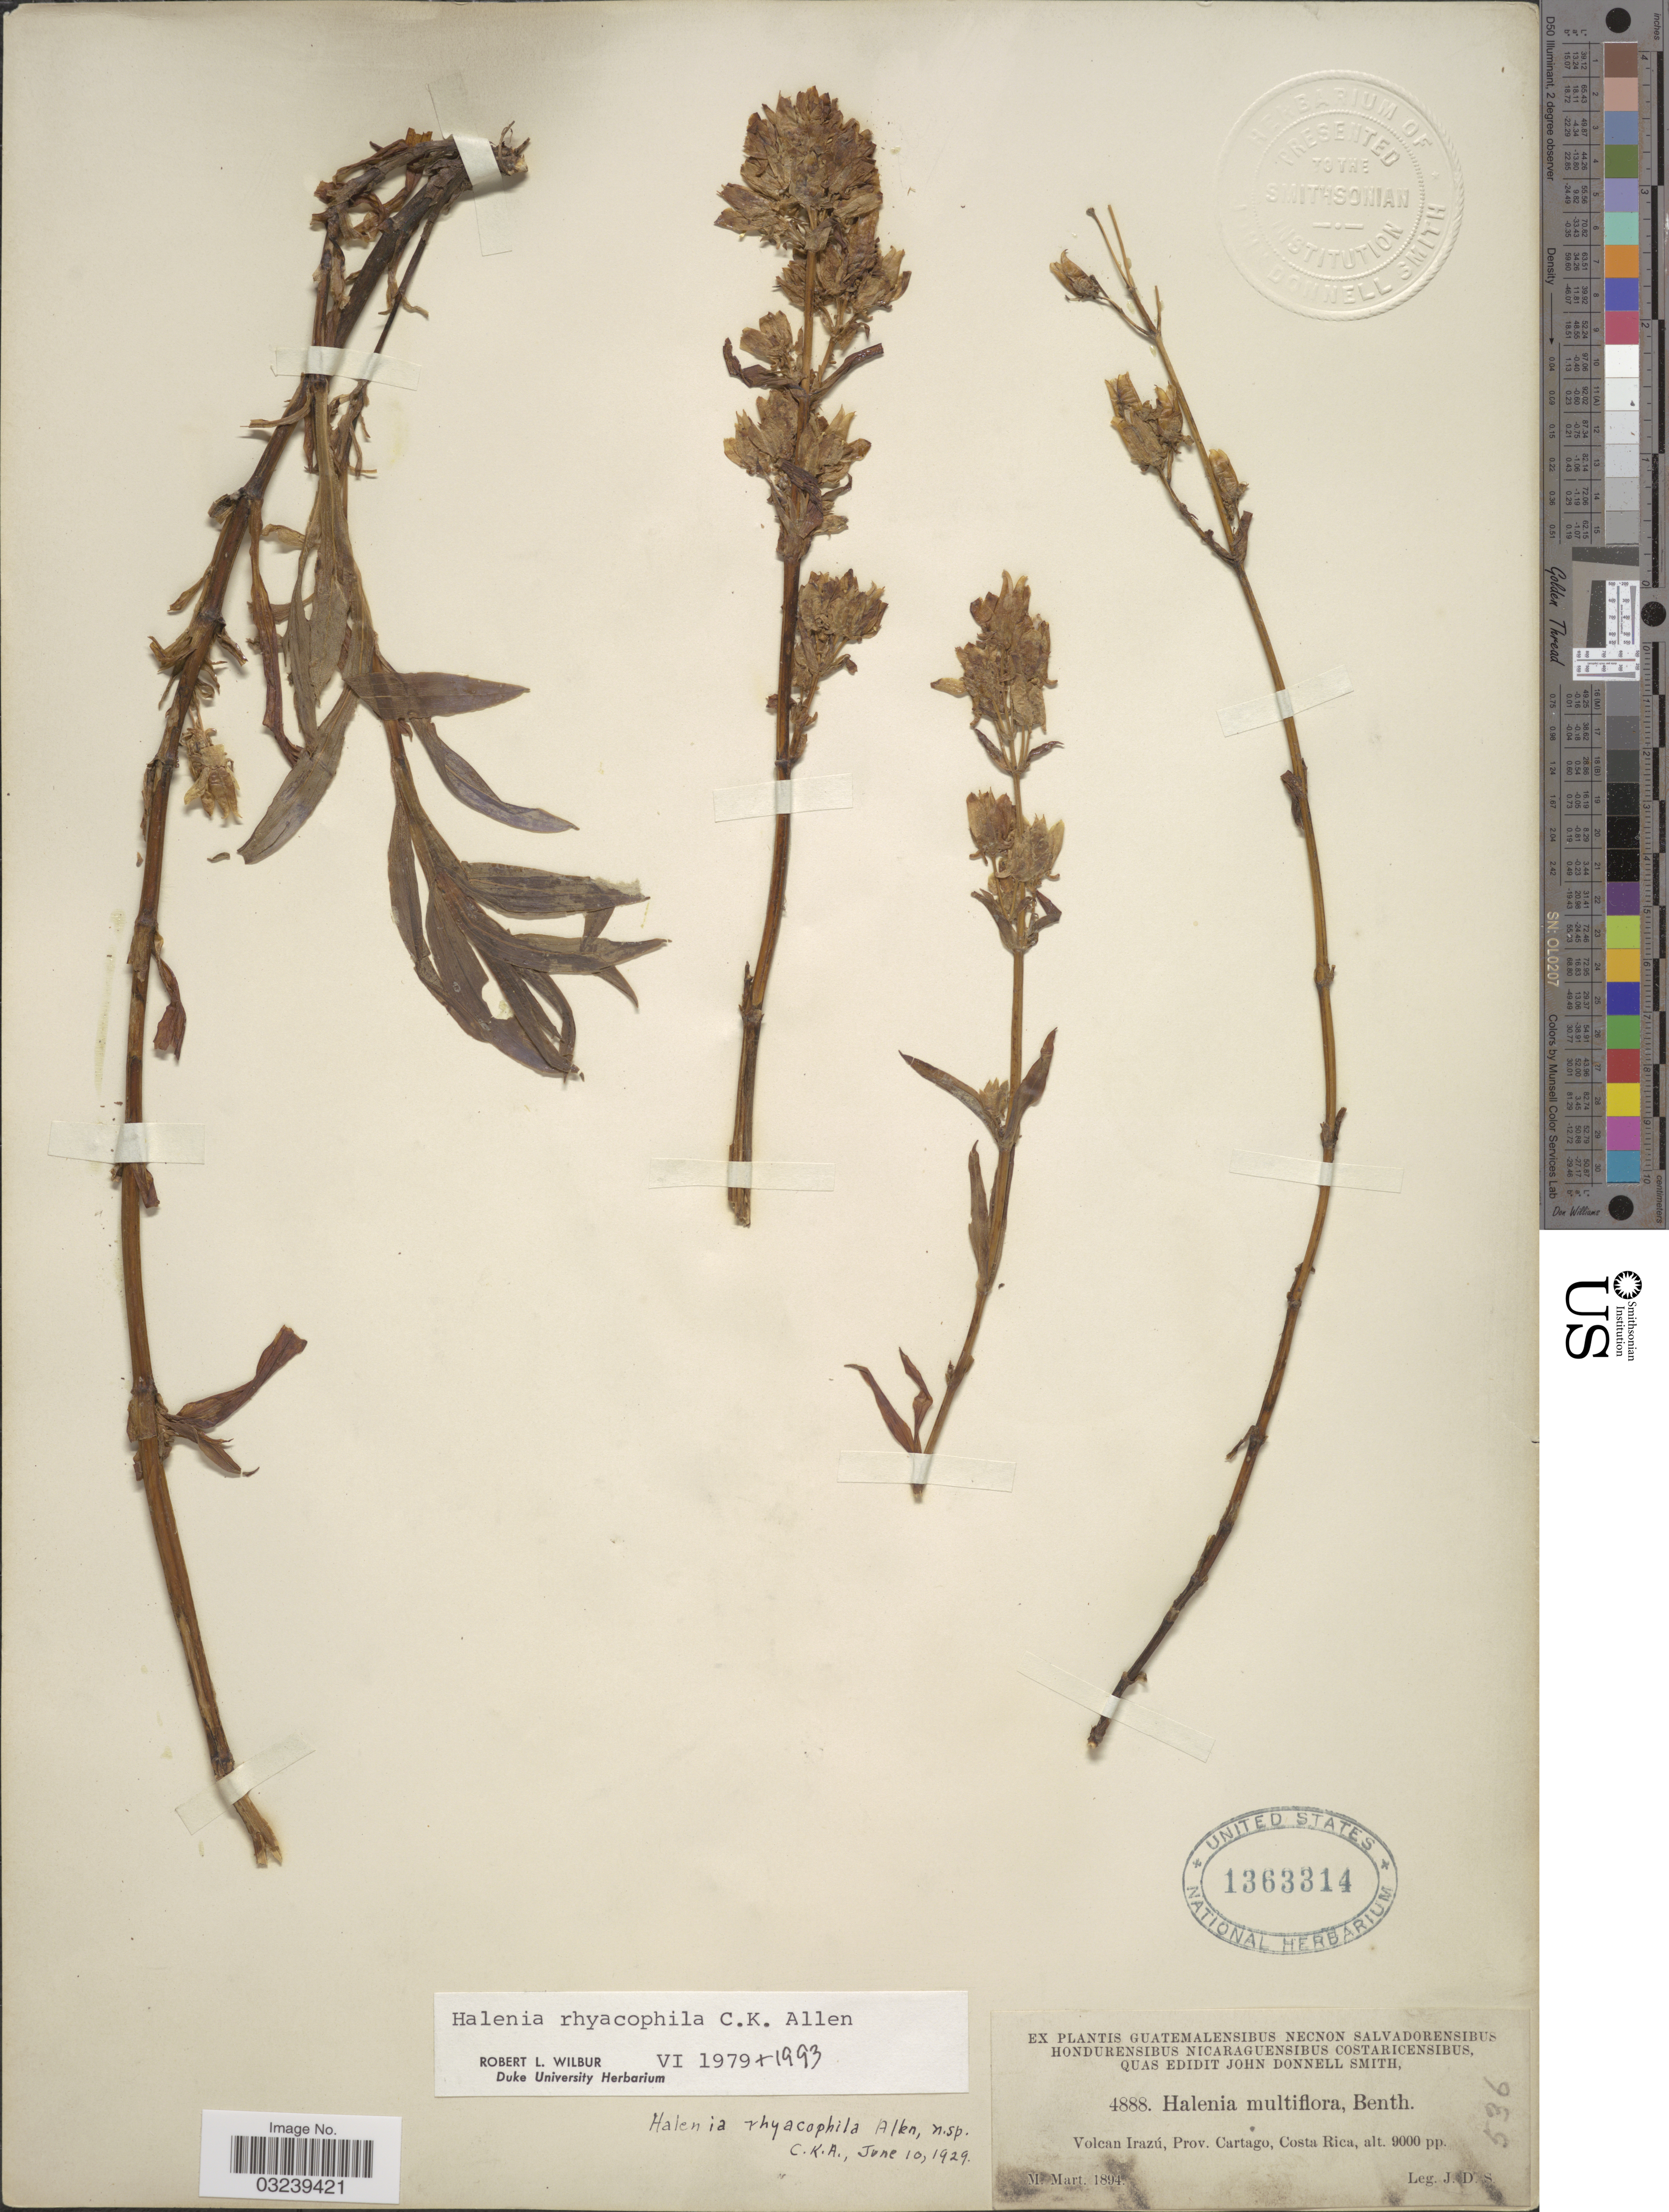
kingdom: Plantae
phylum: Tracheophyta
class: Magnoliopsida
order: Gentianales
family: Gentianaceae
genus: Halenia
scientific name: Halenia rhyacophila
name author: C.K. Allen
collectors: J. Donnell Smith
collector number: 4888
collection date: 1894-03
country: Costa Rica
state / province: Cartago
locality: Volcan Irazú.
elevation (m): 2743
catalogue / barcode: US 1363314